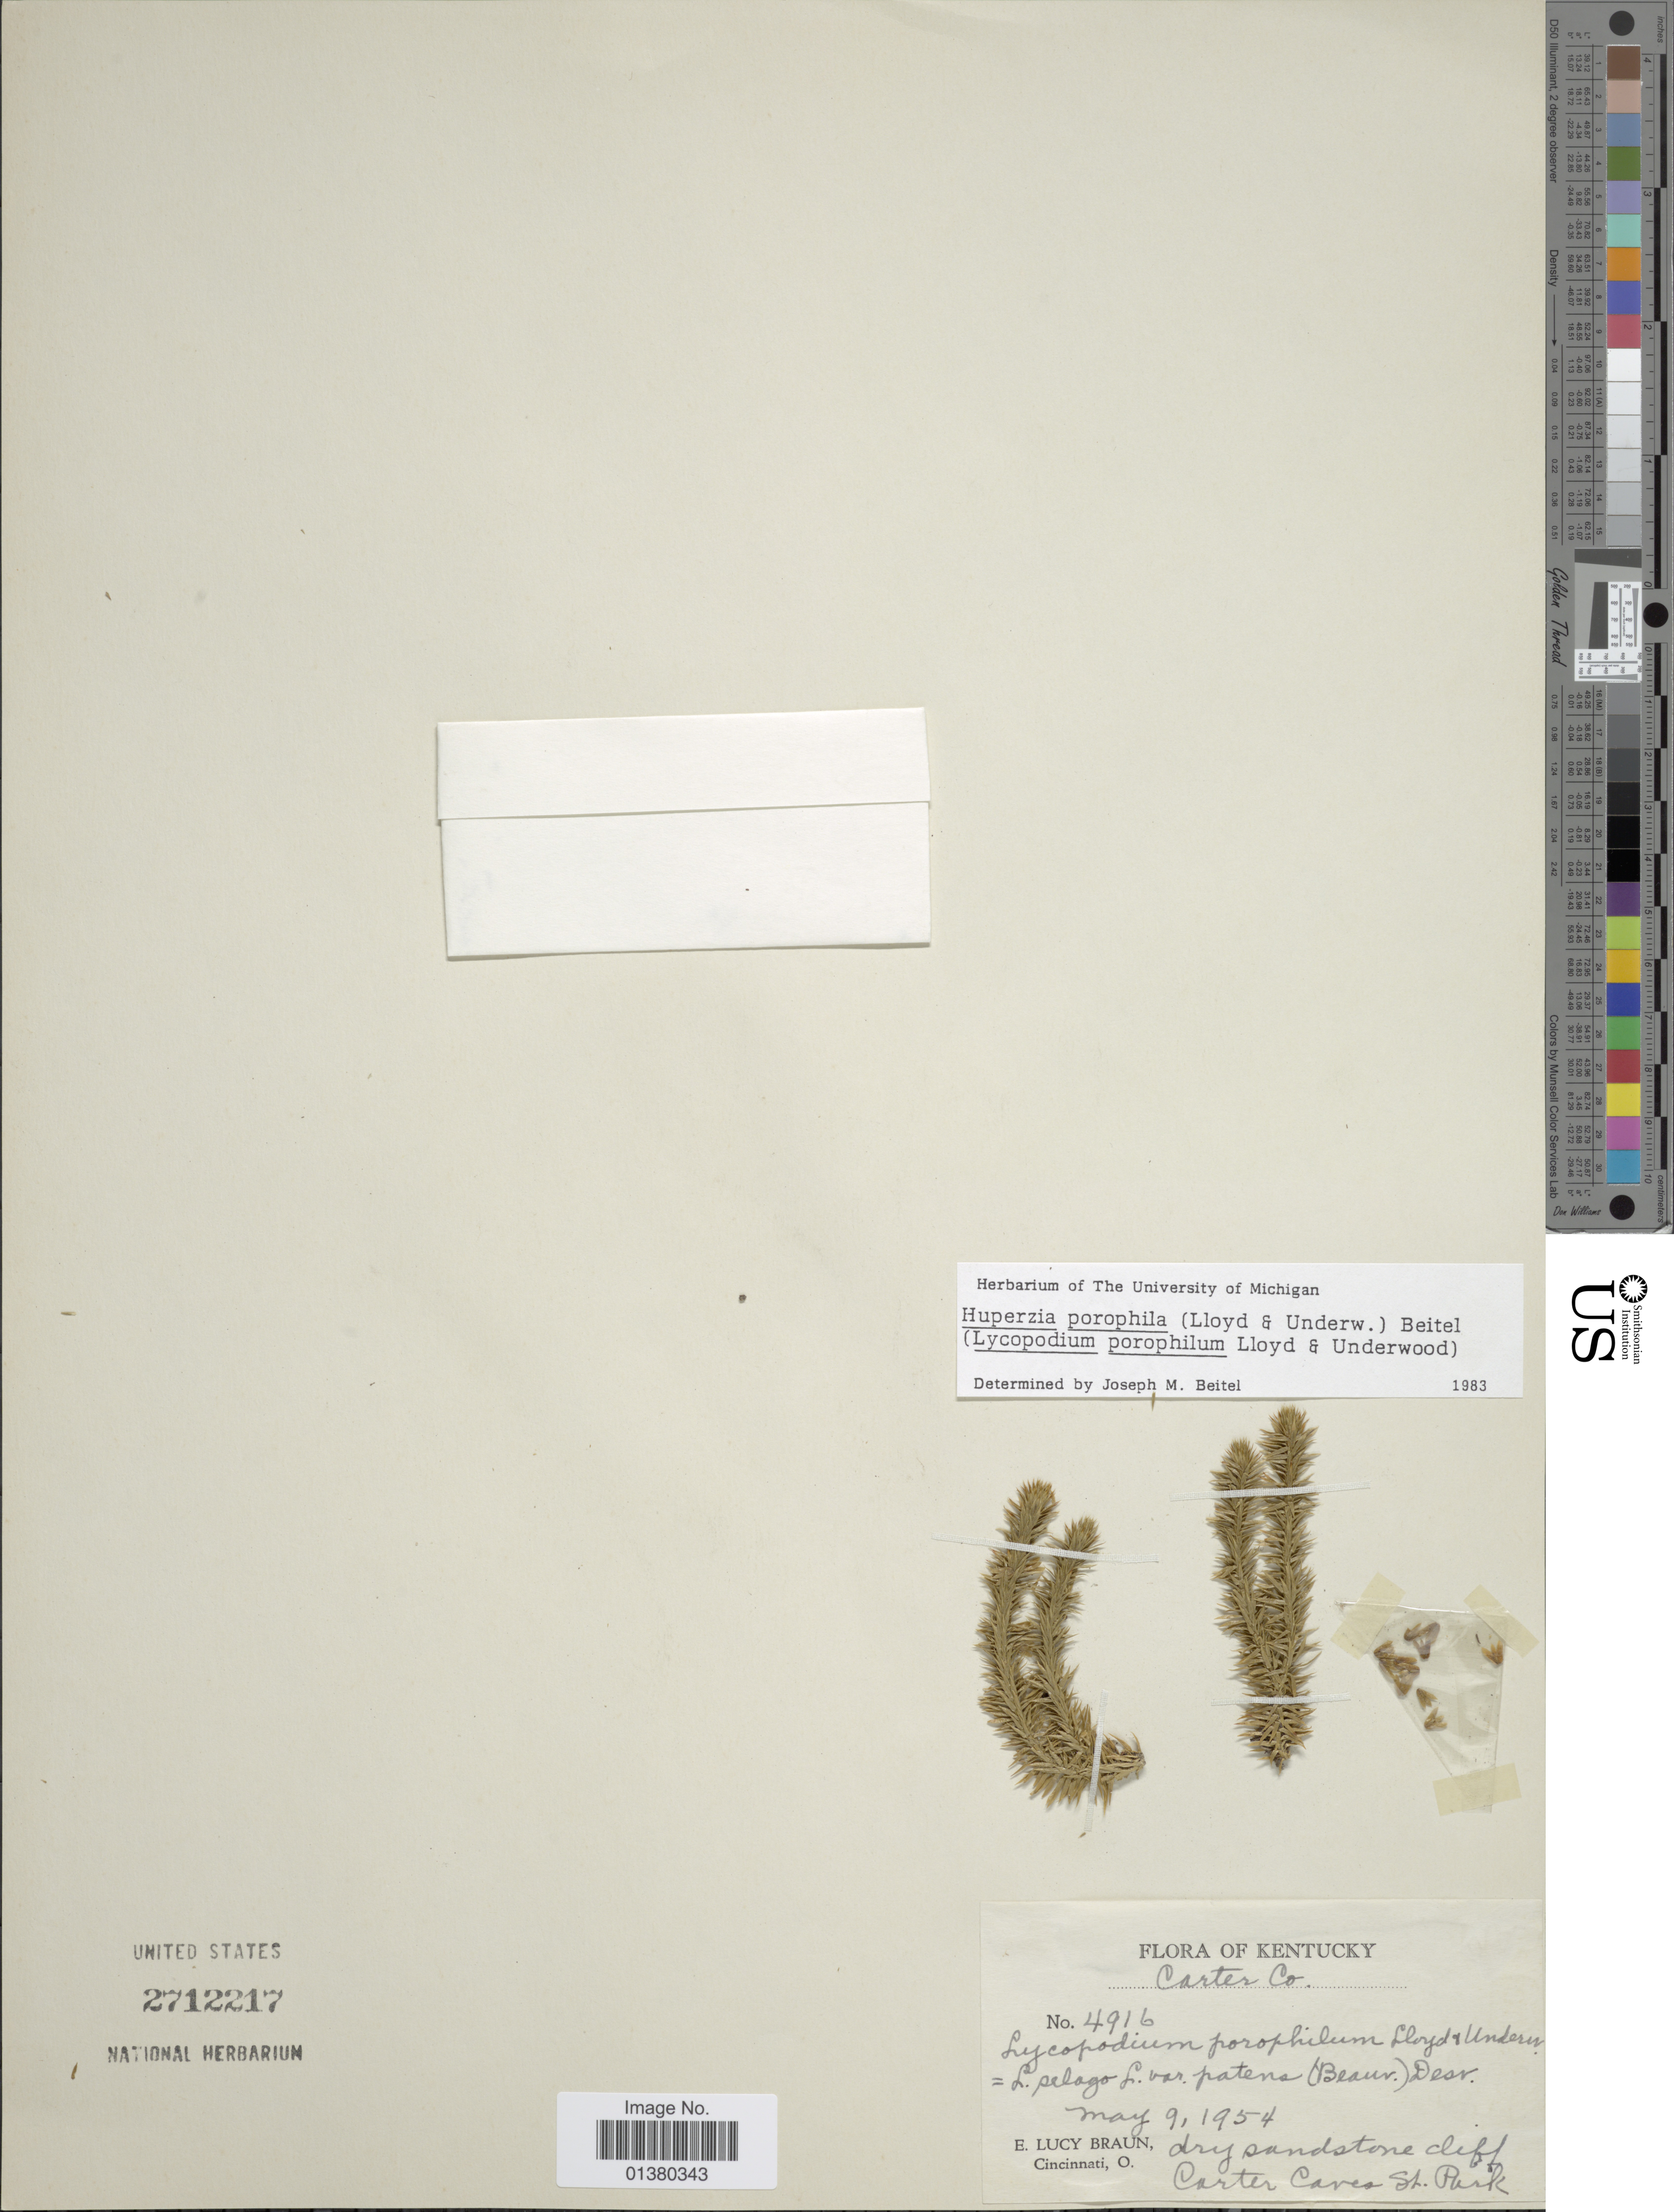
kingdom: Plantae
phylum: Tracheophyta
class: Lycopodiopsida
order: Lycopodiales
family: Lycopodiaceae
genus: Huperzia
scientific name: Huperzia porophila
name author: (F.E. Lloyd & Underw.) Holub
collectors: E. L. Braun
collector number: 4916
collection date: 1954-05-09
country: United States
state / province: Kentucky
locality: Dry sandstone cliff Carter Caves St Park.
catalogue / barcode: US 2712217